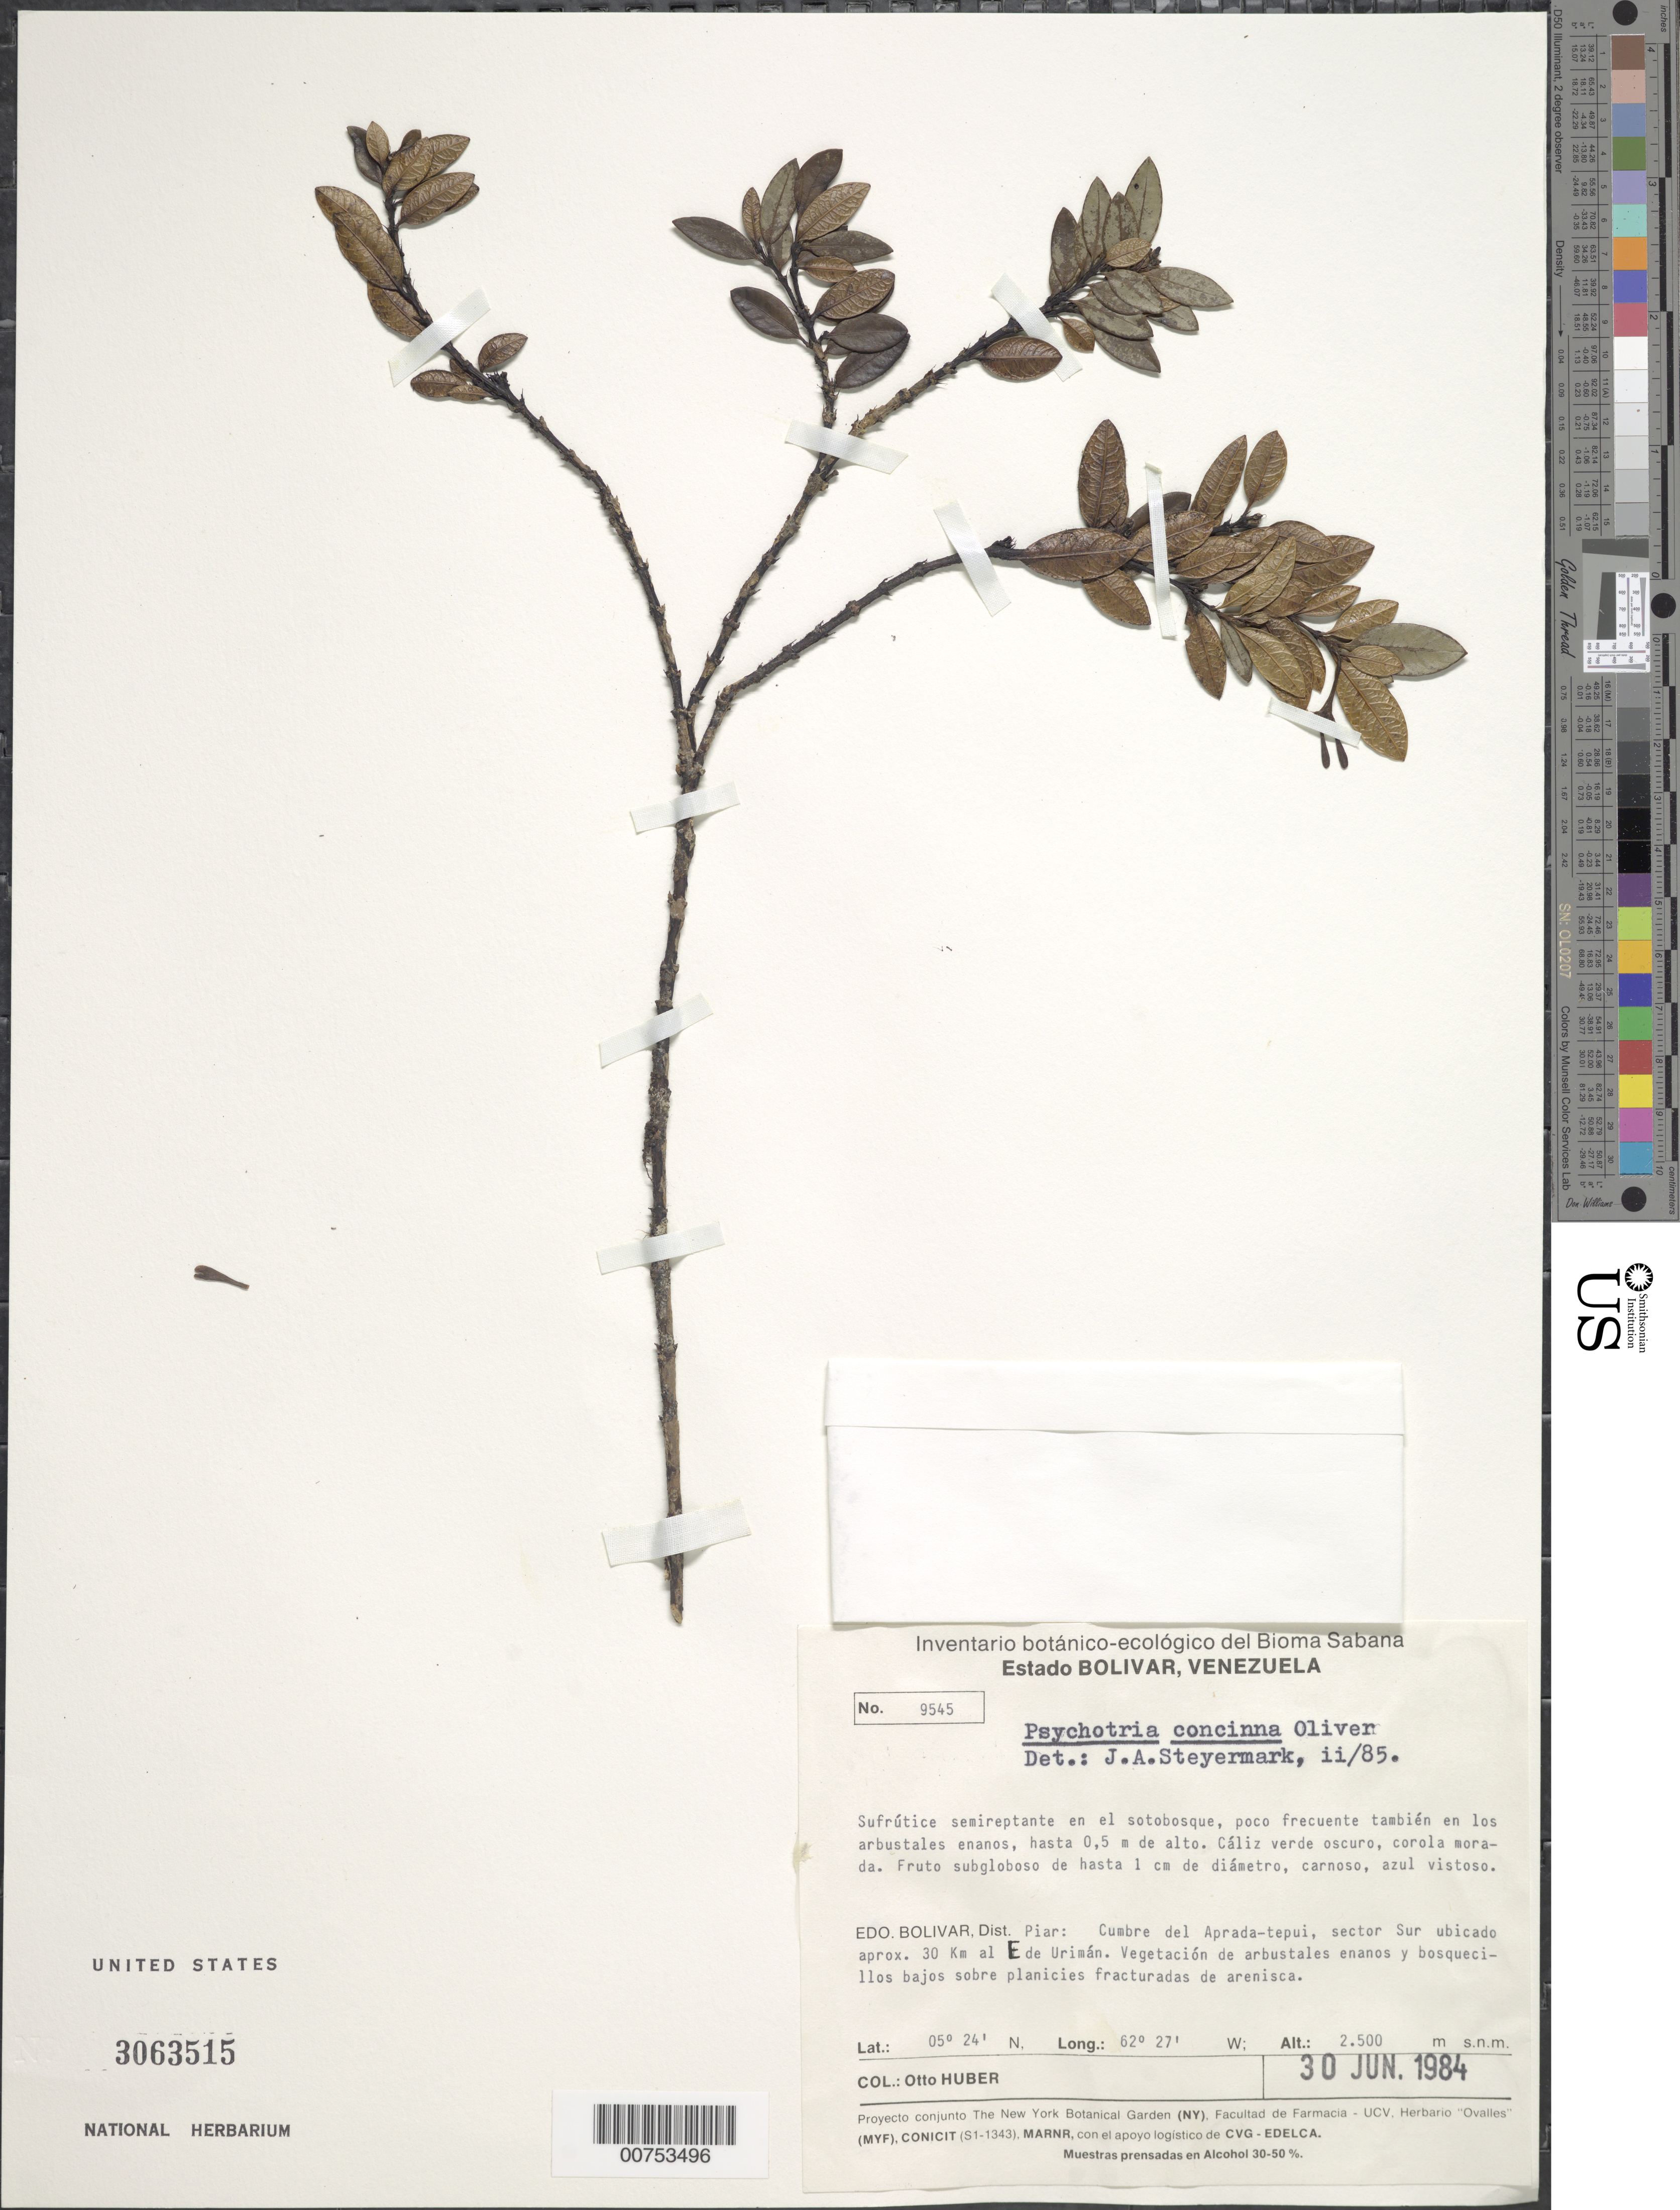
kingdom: Plantae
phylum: Tracheophyta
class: Magnoliopsida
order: Gentianales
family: Rubiaceae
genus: Psychotria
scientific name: Psychotria concinna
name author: Oliv.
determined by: Steyermark, Julian A., (VEN)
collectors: O. Huber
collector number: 9545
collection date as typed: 30-Jun-84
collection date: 1984-06-30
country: Venezuela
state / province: Bolívar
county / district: Piar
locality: Aprada-tepuí, sector Sur ubicado aprox 30 km al E de Urimán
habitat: Sotobosque, arbustales enanos; vegetación de arubstales enanos y bosquecillos boajos sobre planicies fracturadas de arenisca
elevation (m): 2500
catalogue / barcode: US 3063515